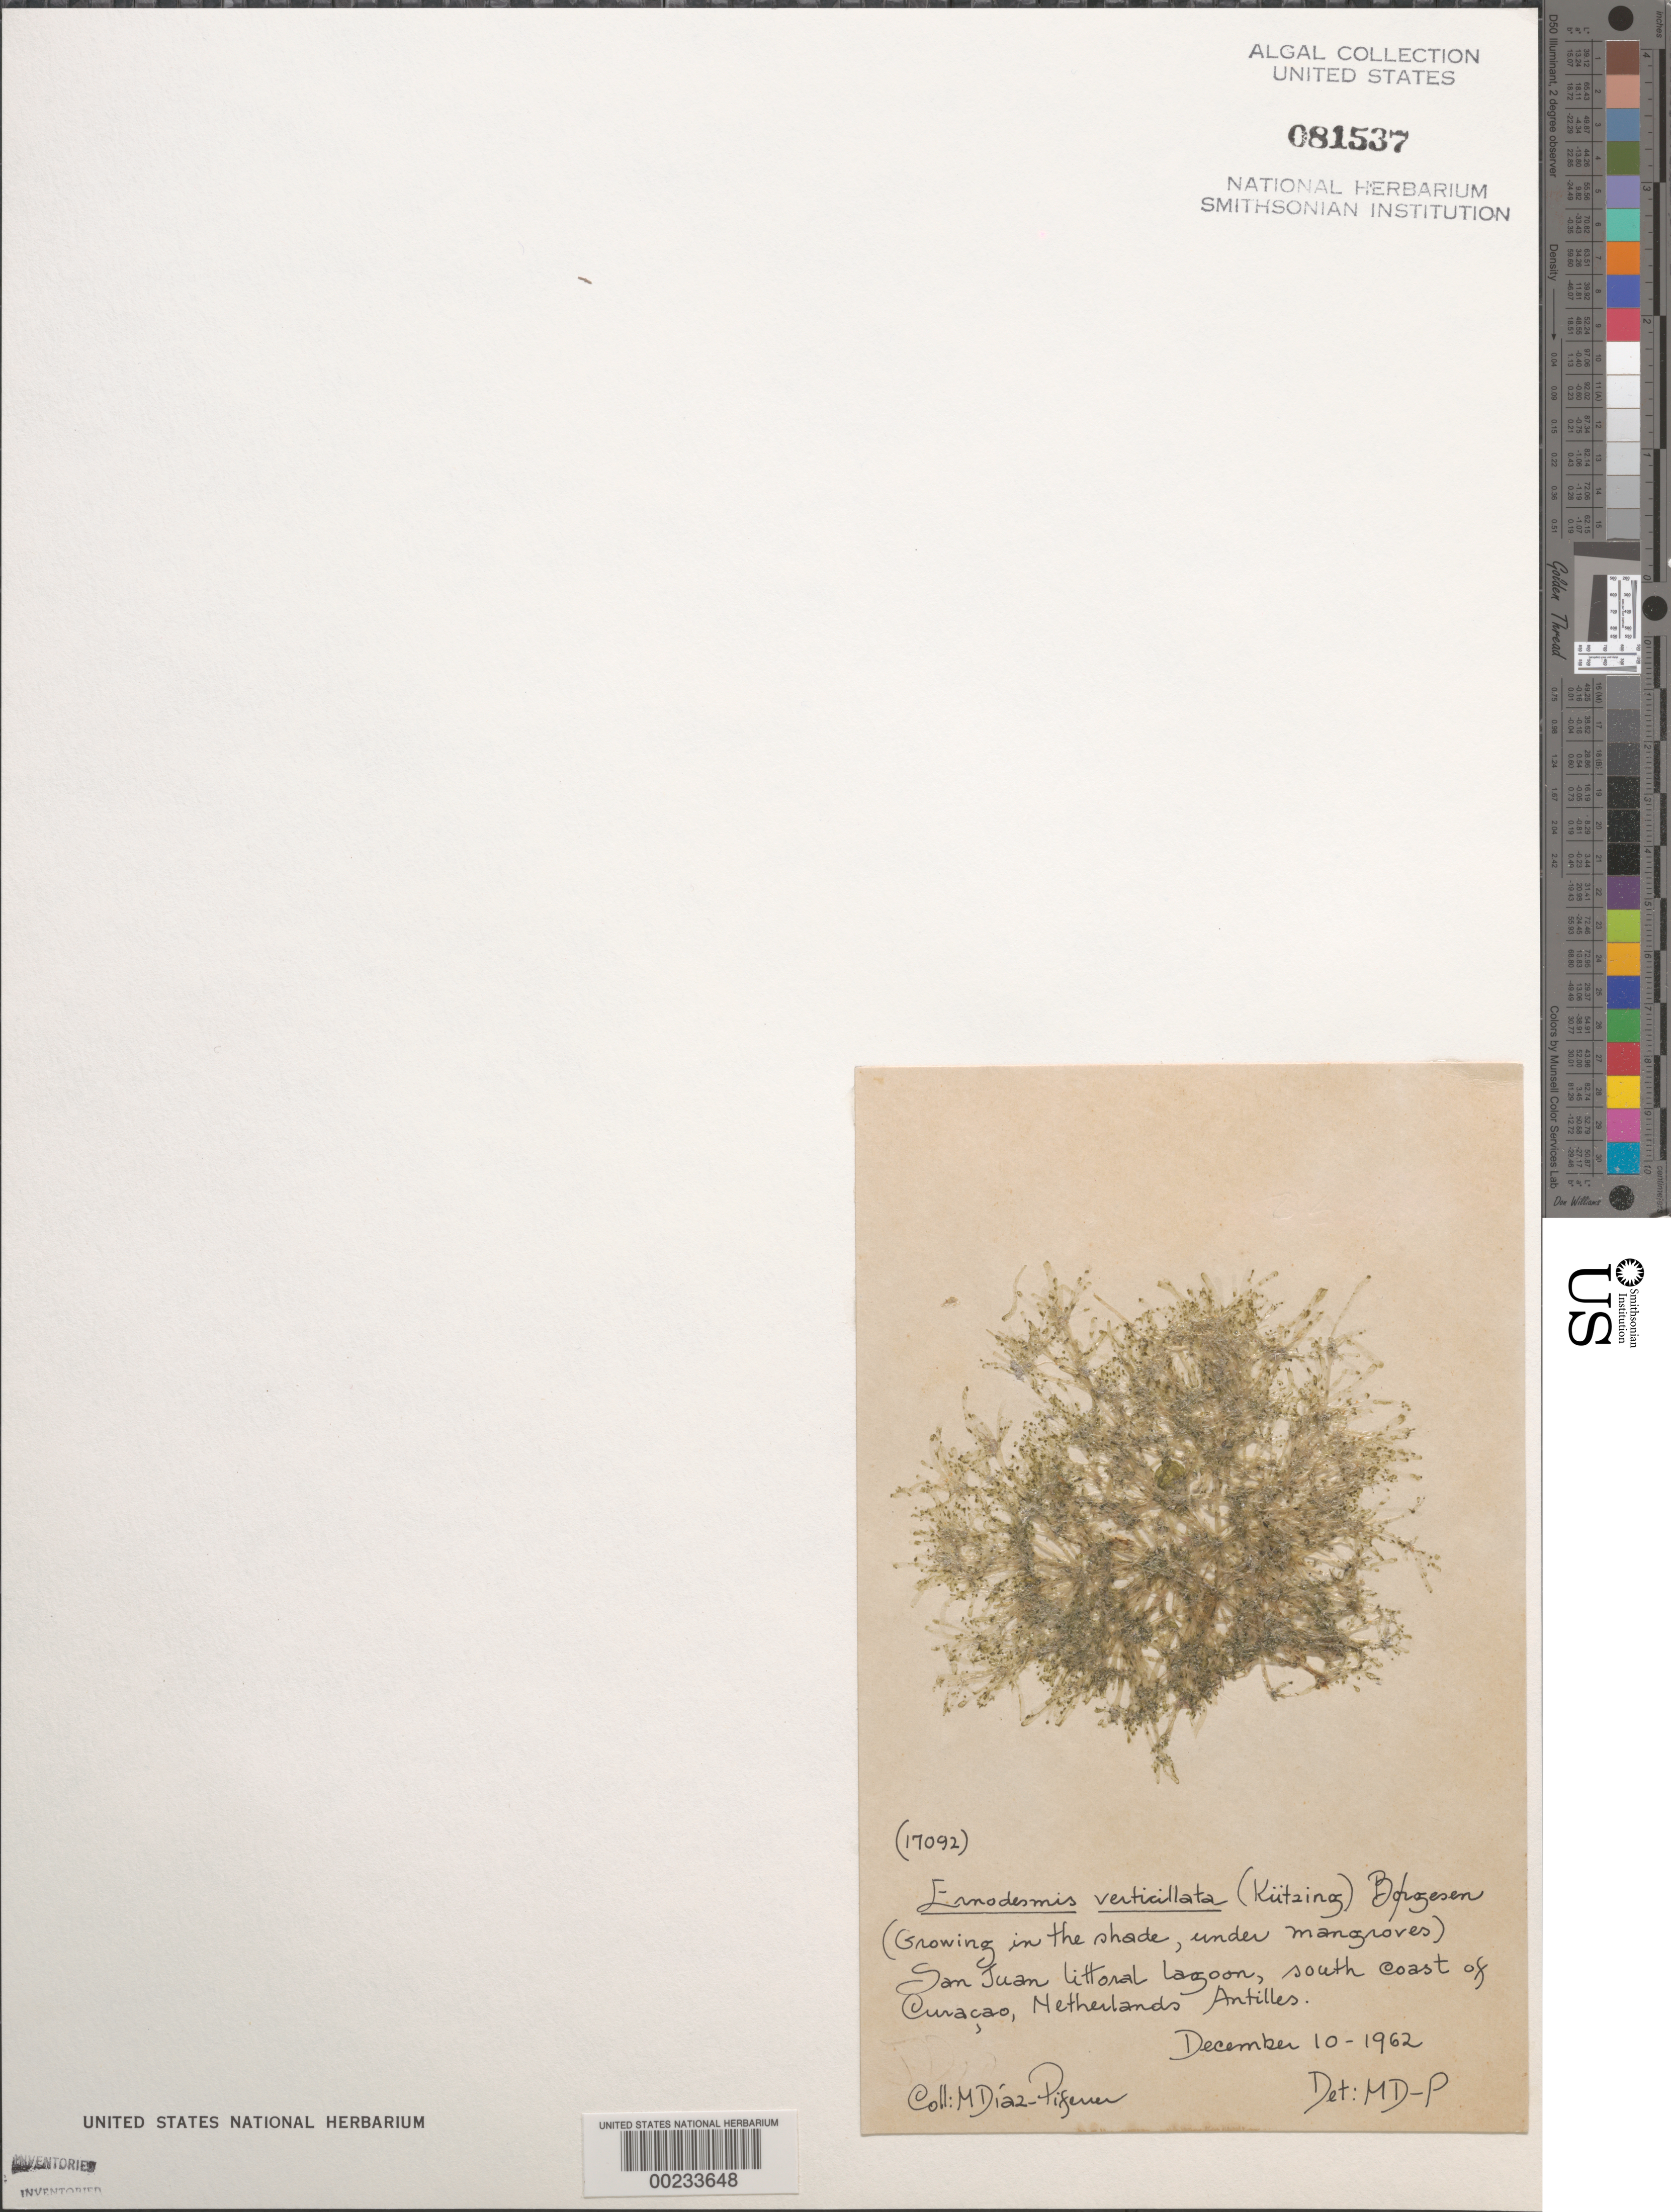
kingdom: Plantae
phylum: Chlorophyta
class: Ulvophyceae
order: Siphonocladales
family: Siphonocladaceae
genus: Ernodesmis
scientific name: Ernodesmis verticillata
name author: (Kütz.) Børgesen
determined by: Diaz-Piferrer, M.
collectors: M. Diaz-Piferrer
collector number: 17092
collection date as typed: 10 Dec 1962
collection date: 1962-12-10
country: Curaçao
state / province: ABC Islands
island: Curaçao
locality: San Juan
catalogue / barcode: US 81537